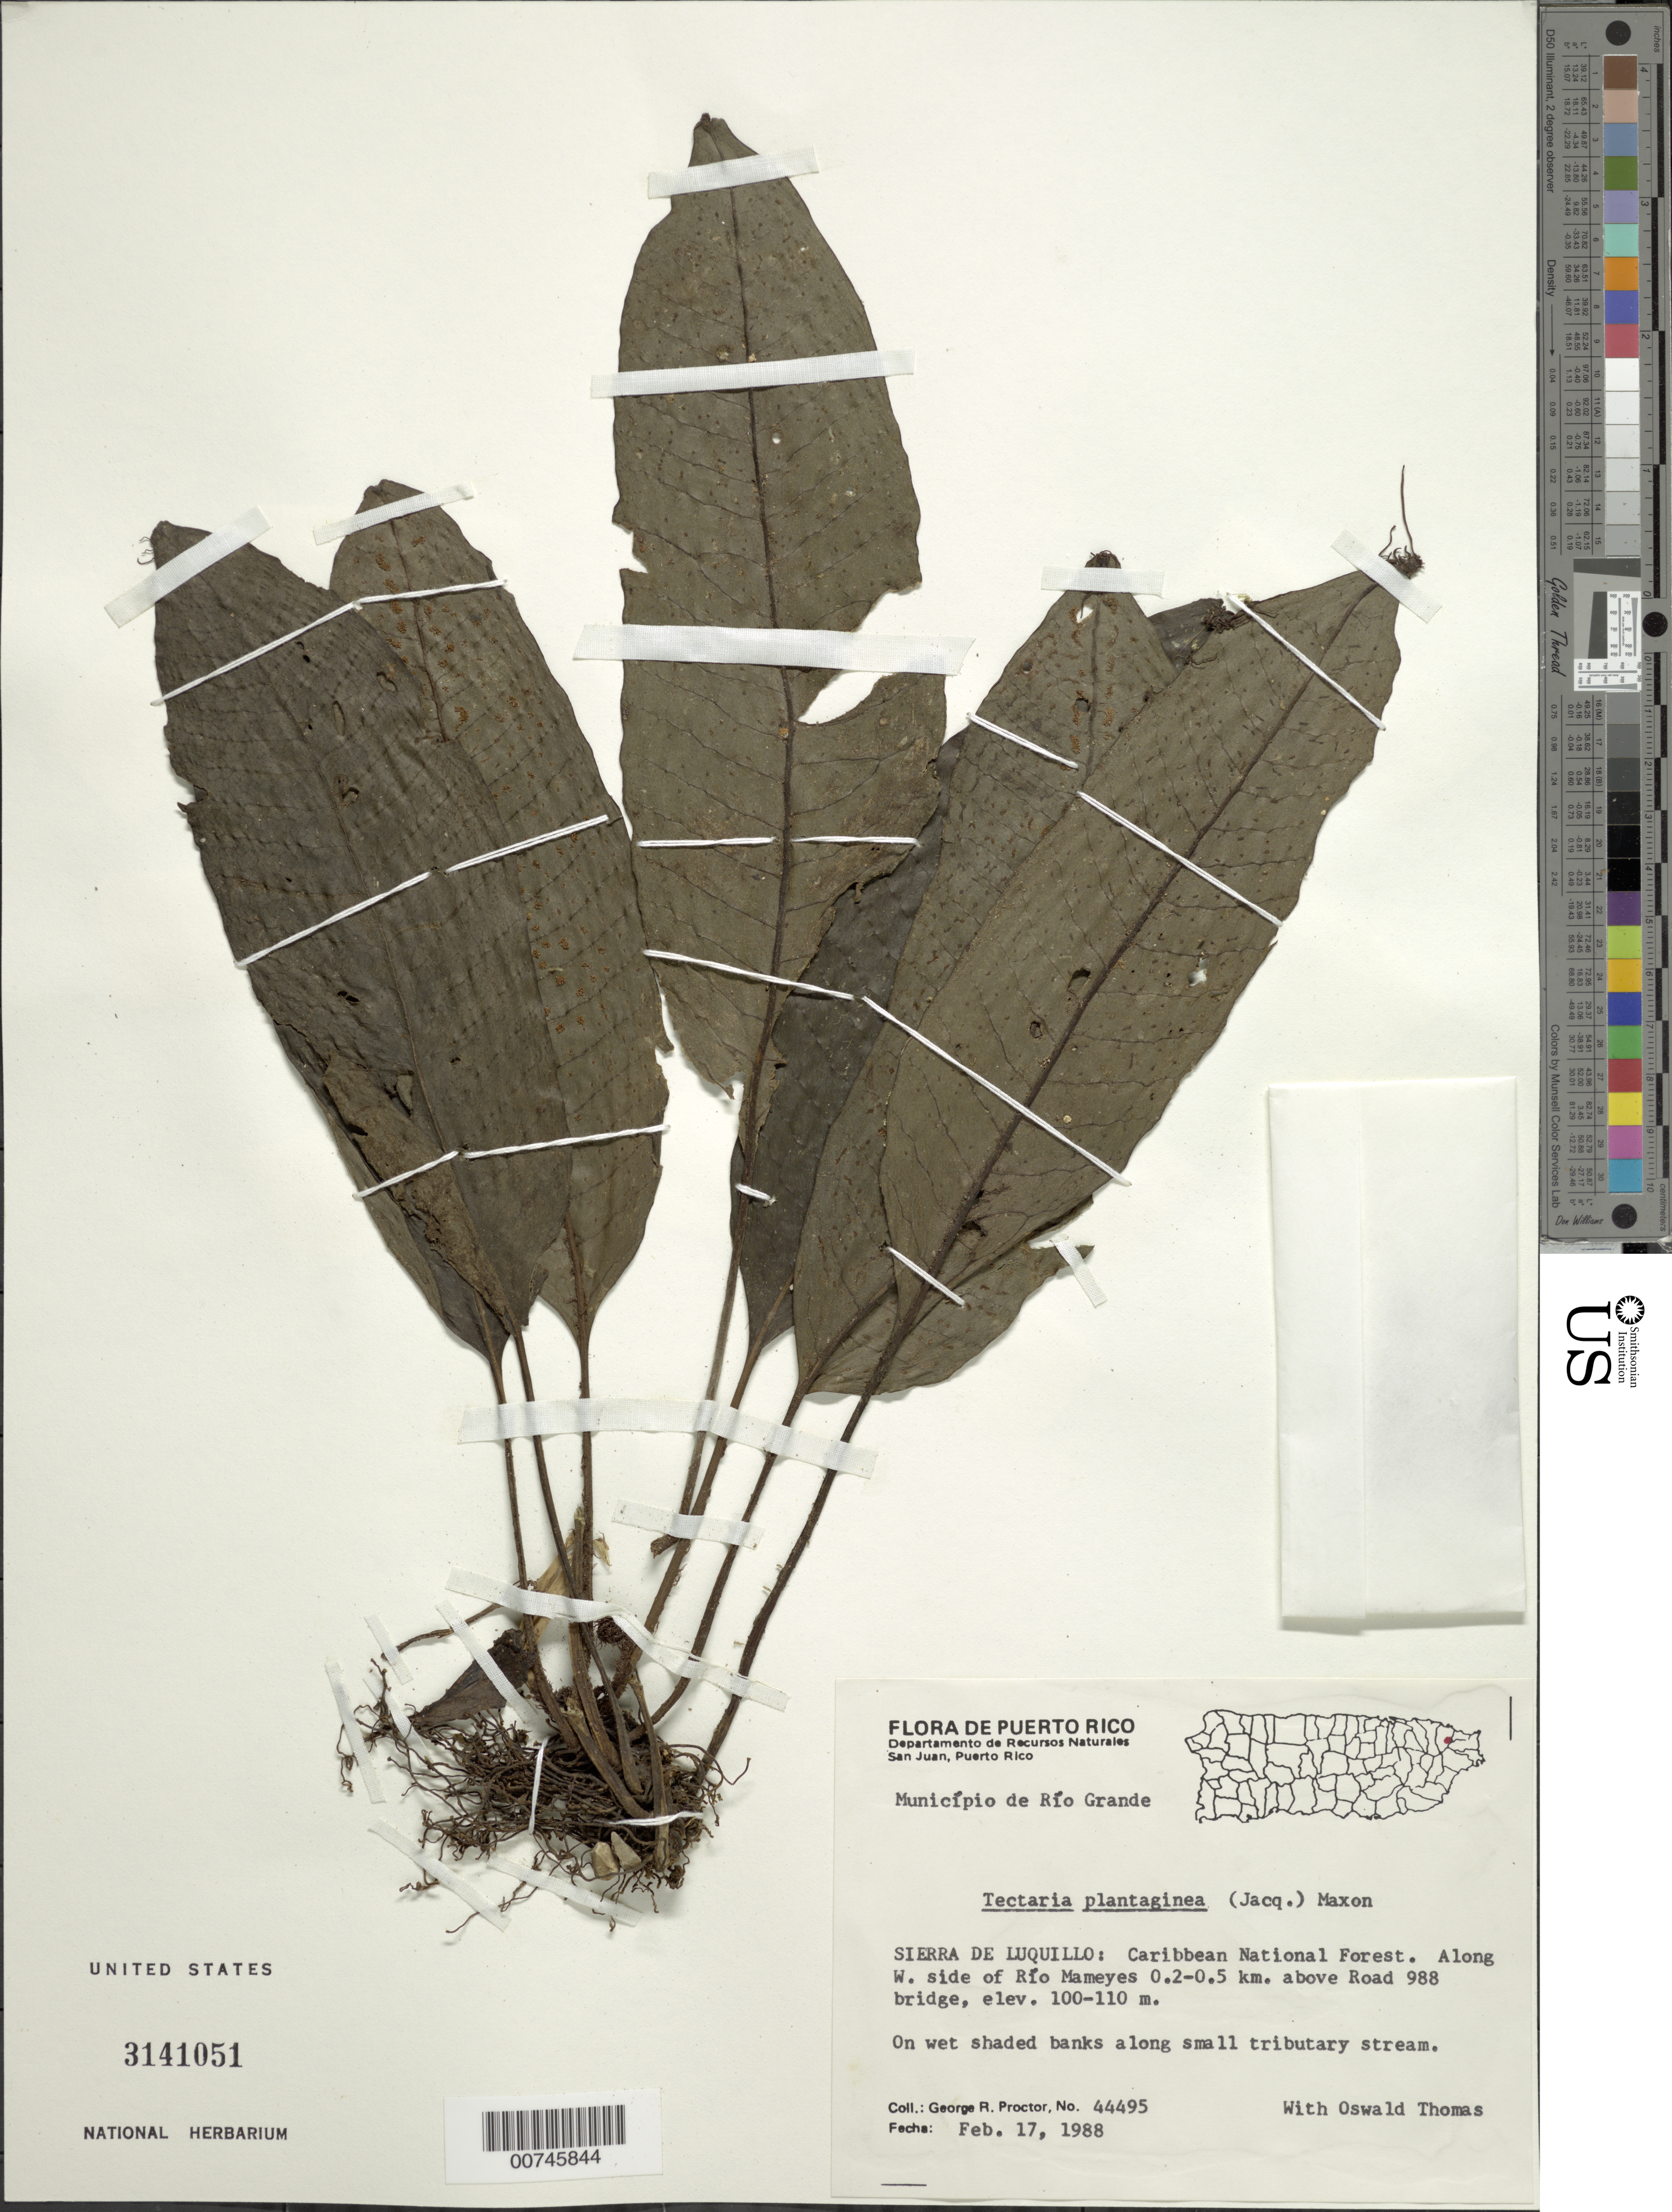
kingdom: Plantae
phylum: Tracheophyta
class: Polypodiopsida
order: Polypodiales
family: Tectariaceae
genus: Tectaria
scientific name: Tectaria plantaginea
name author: (Jacq.) Maxon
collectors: G. R. Proctor & O. Thomas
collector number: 44495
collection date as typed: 17 Feb 1988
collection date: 1988-02-17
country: Puerto Rico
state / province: Río Grande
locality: Sierra de Luquillo: Caribbean National Forest. Along W side of Río Mameyes 0.2-0.5 km above Road 988 bridge, Municipio de Río Grande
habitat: On wet shaded banks along small tributary stream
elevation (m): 100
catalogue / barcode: US 3141051